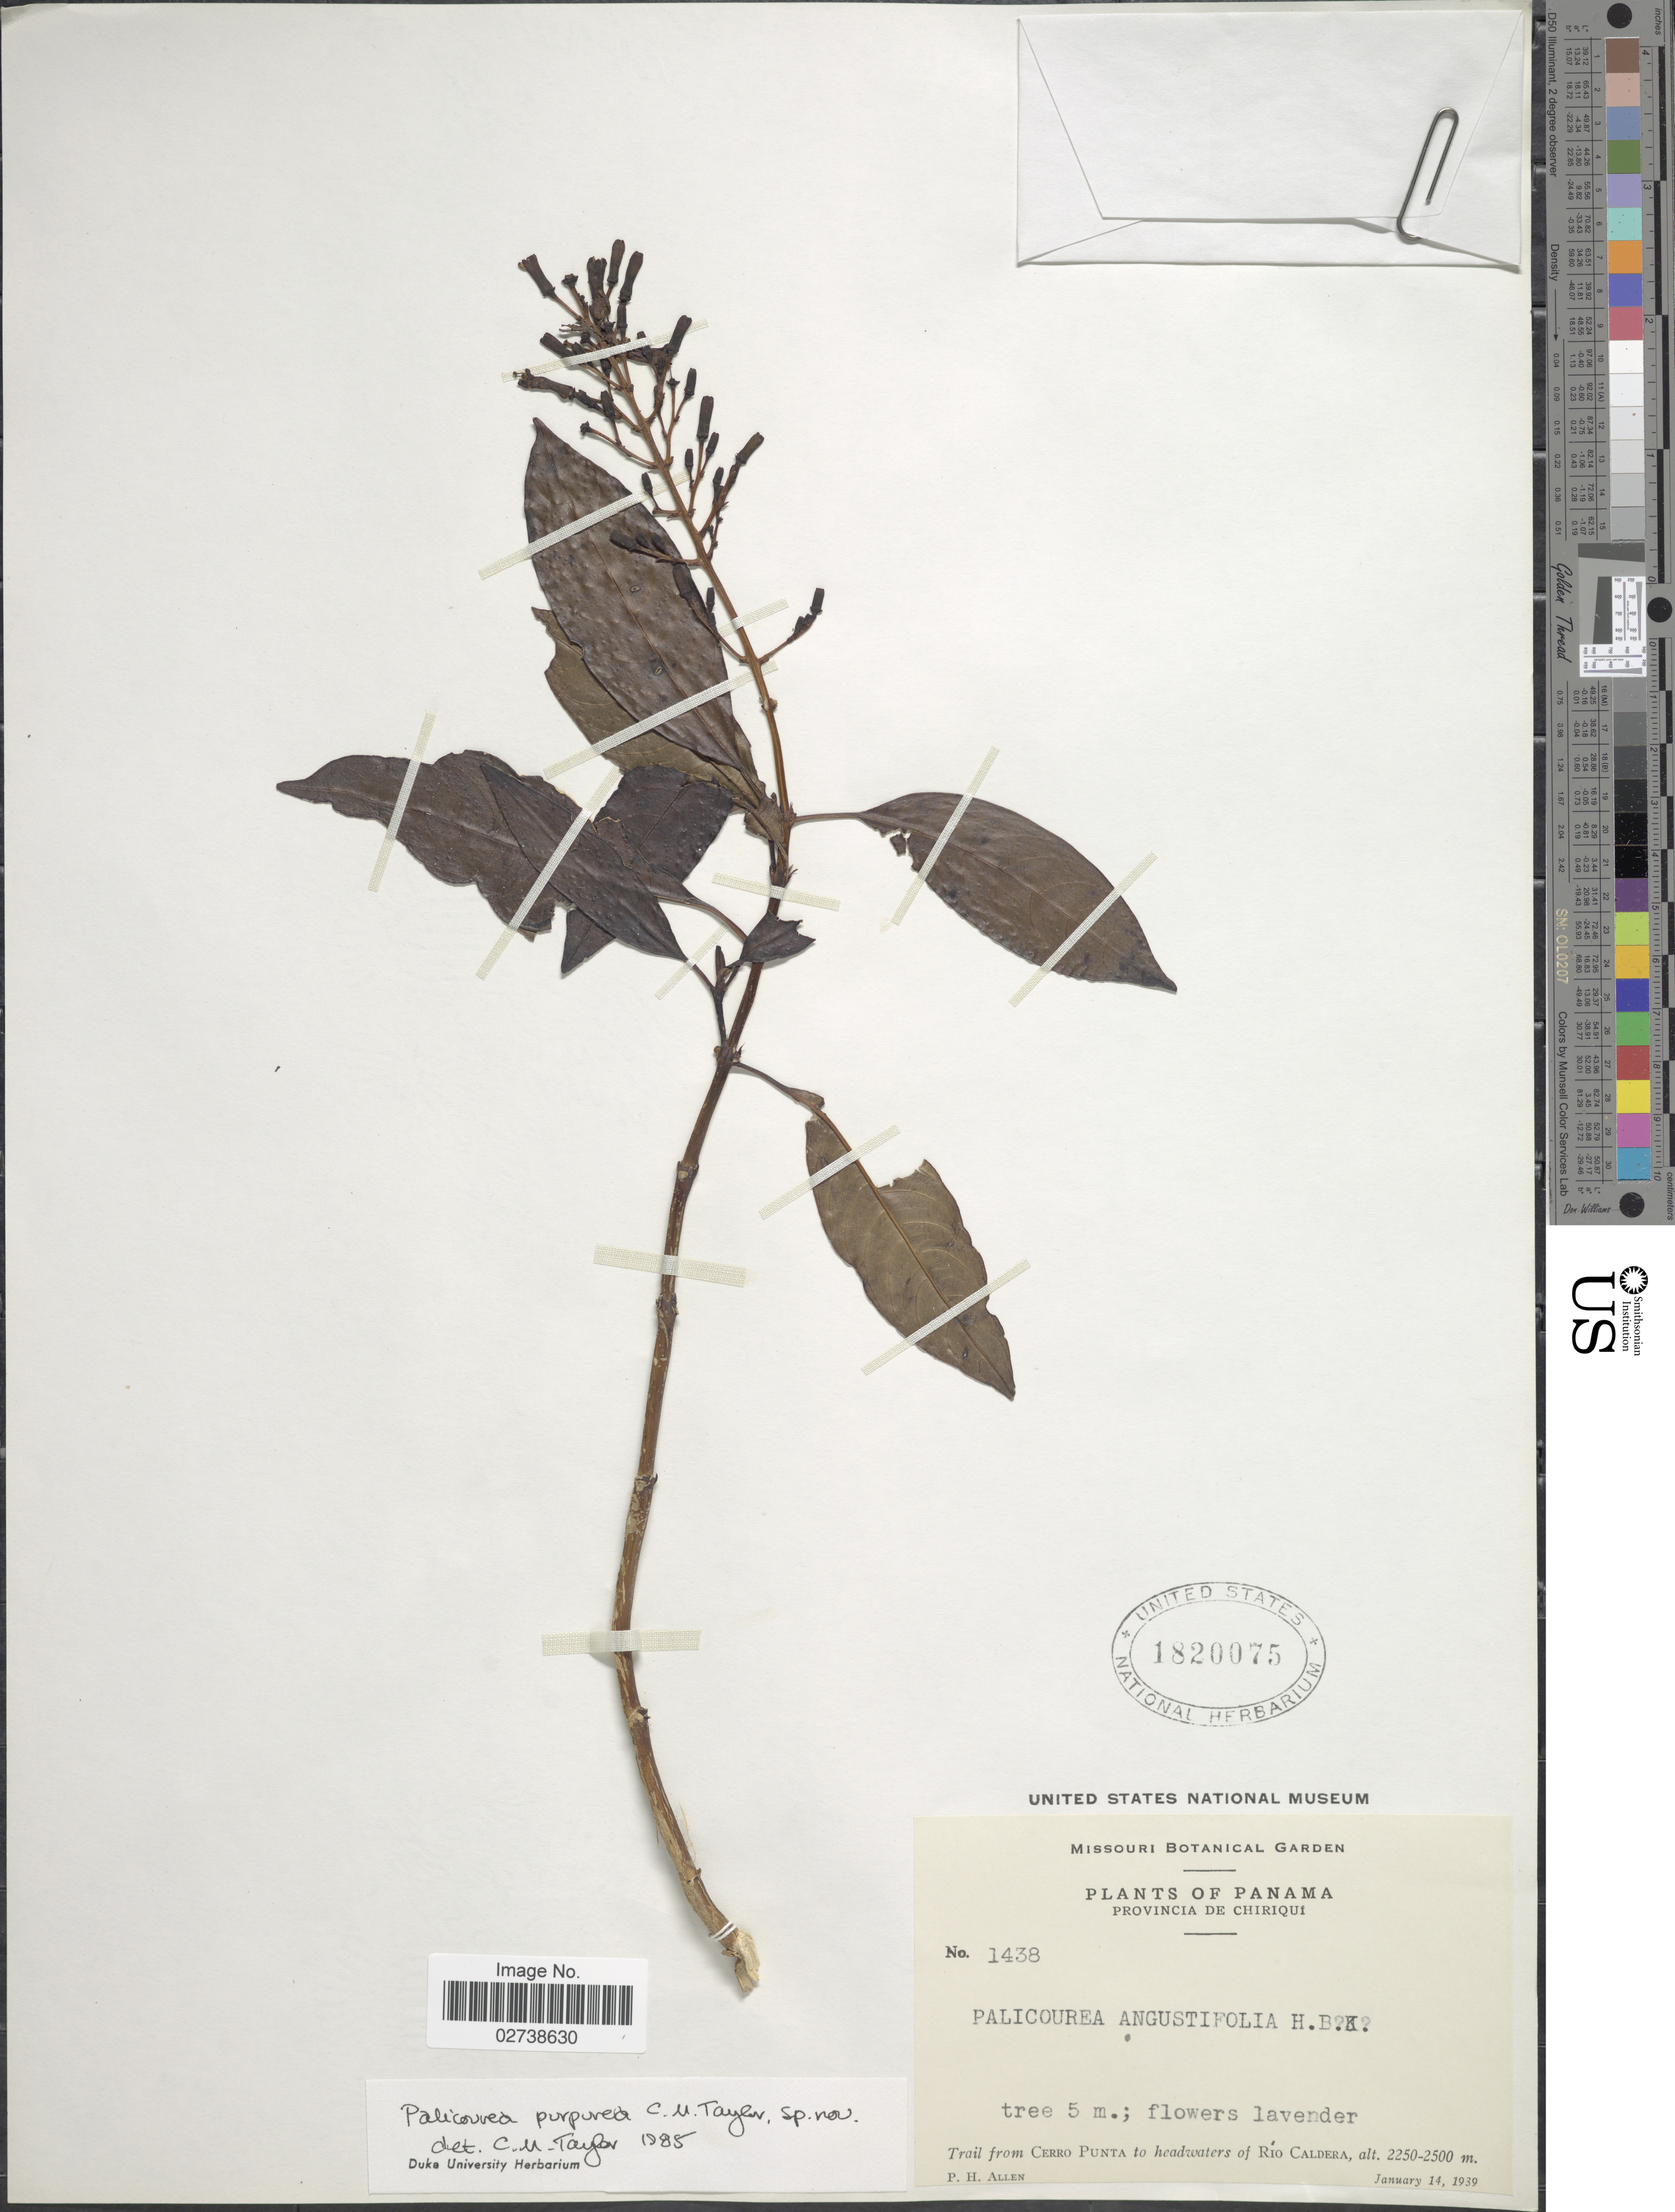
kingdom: Plantae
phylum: Tracheophyta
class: Magnoliopsida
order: Gentianales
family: Rubiaceae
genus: Palicourea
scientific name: Palicourea purpurea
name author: C.M. Taylor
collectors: P. H. Allen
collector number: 1438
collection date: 1939-01-14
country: Panama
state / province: Chiriqui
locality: Trail from Cerro Punta to headwaters of Río Caldera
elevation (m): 2250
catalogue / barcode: US 1820075